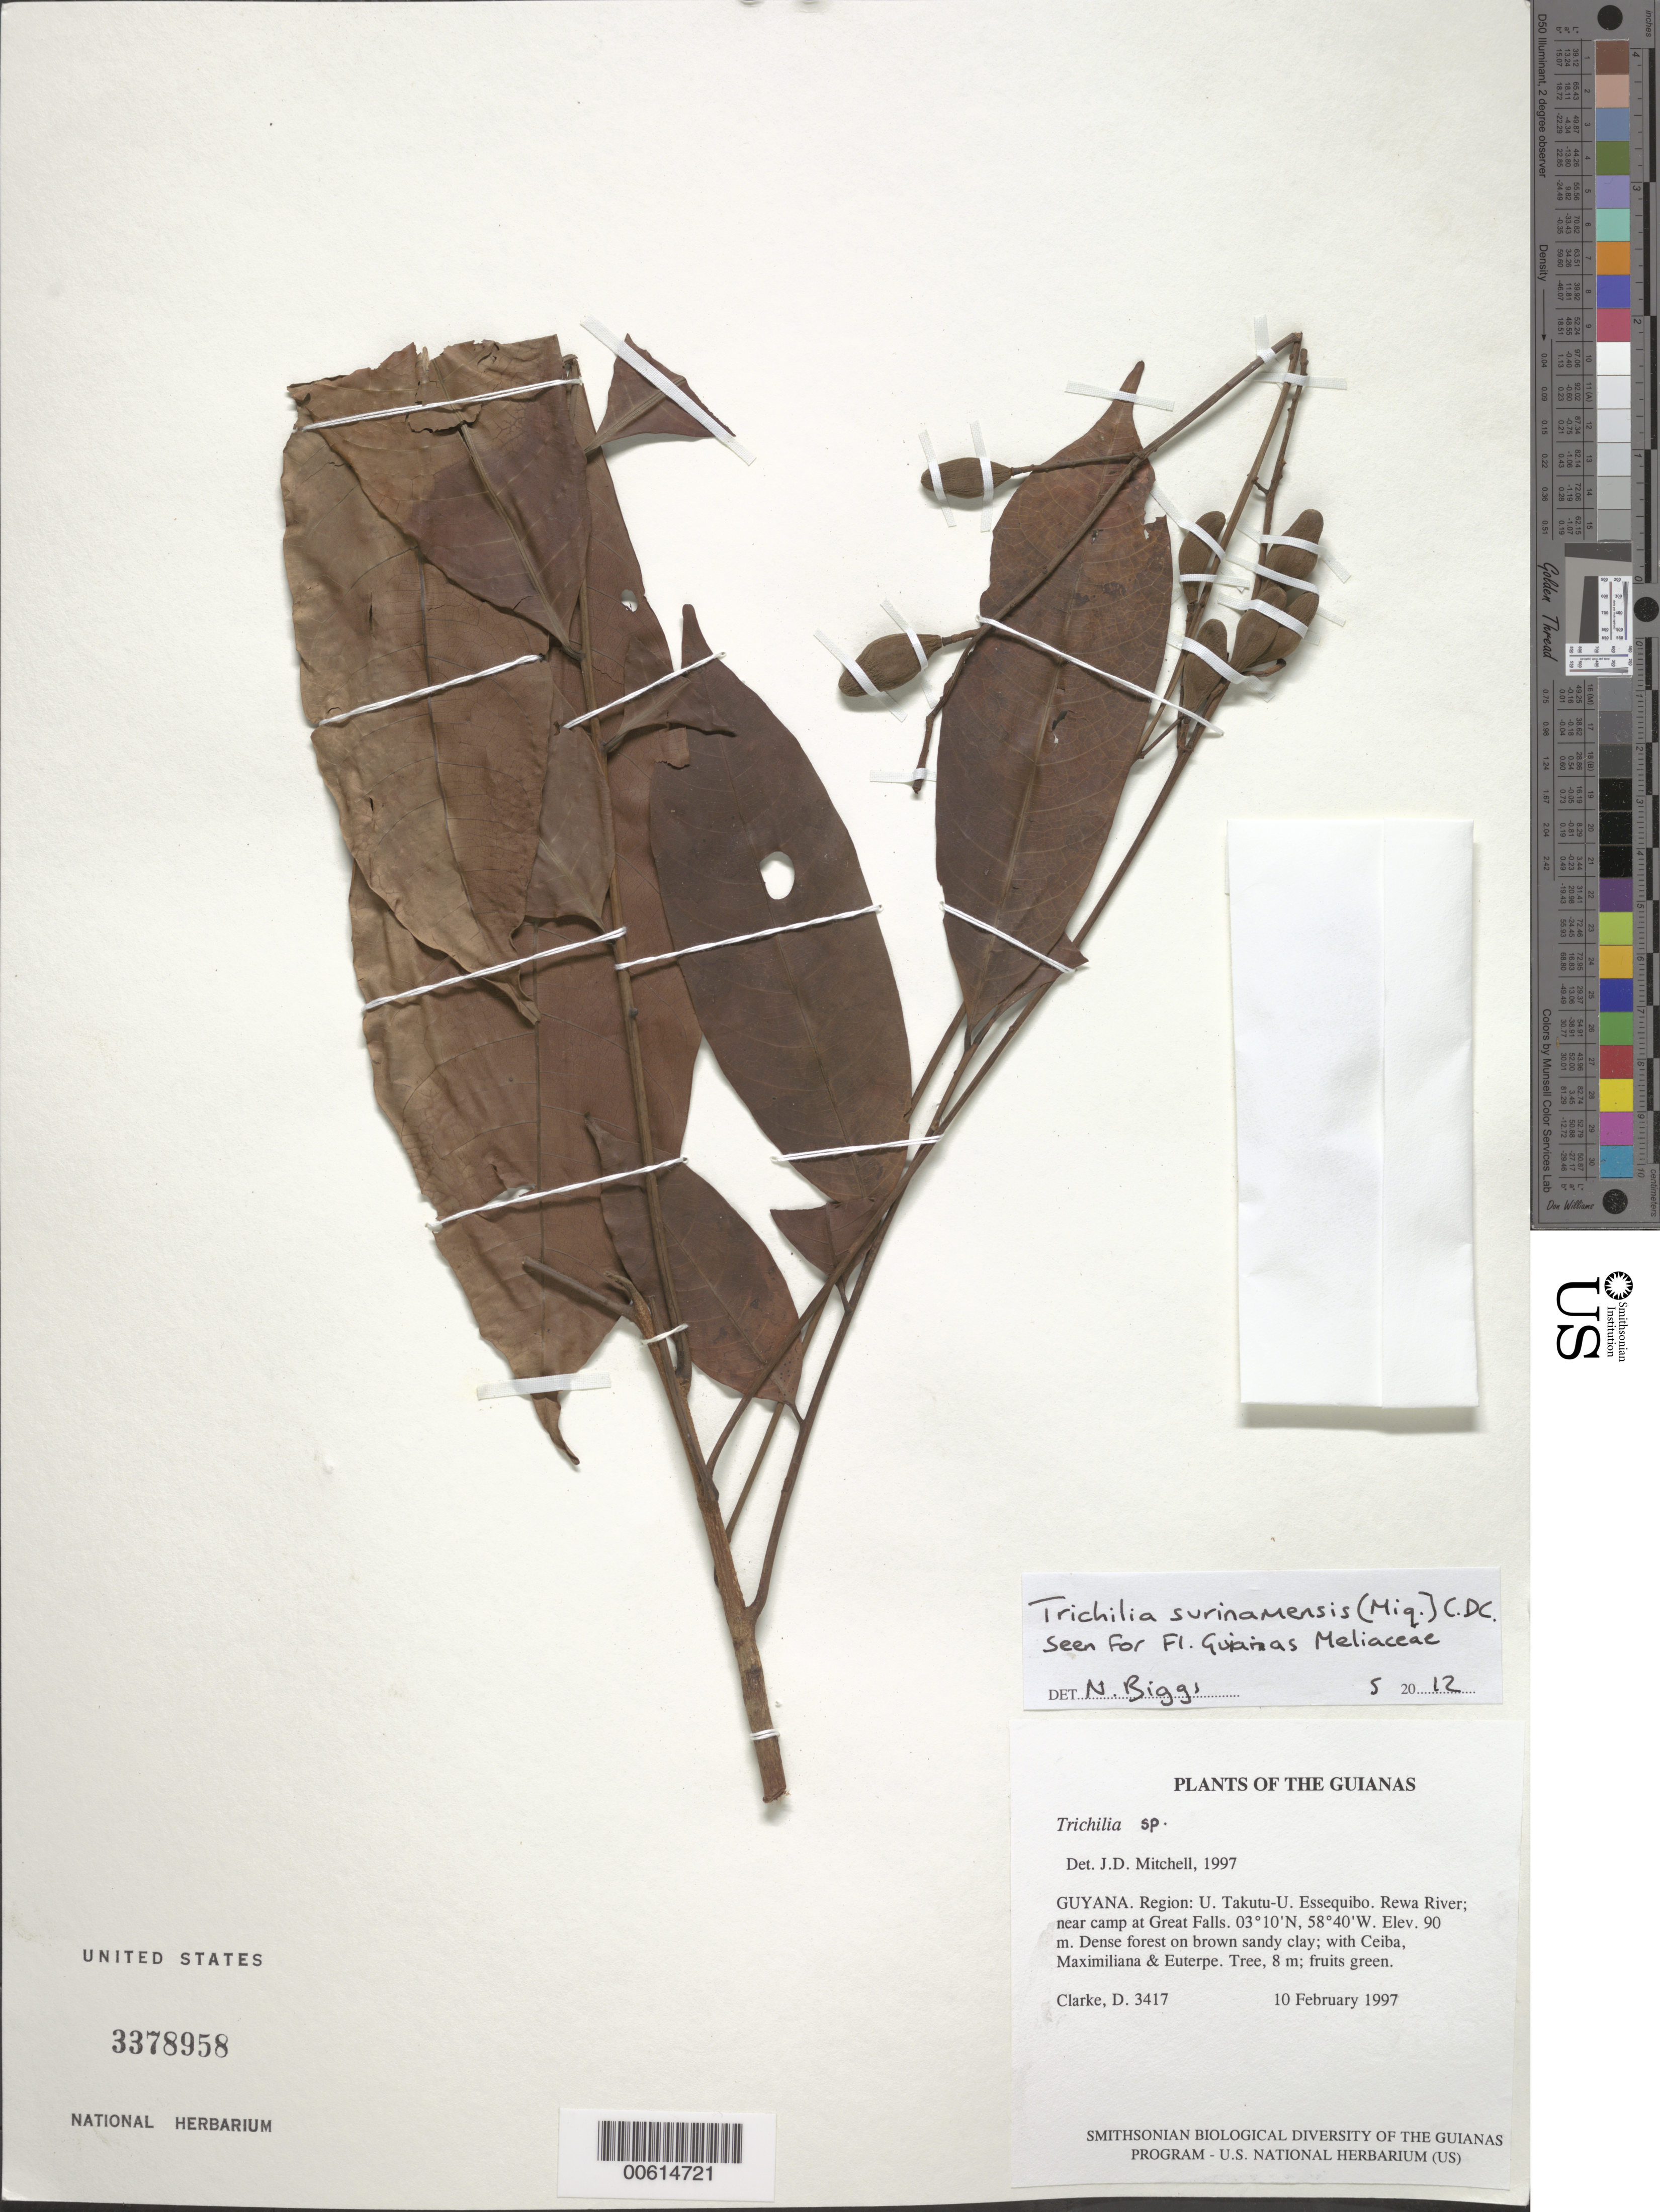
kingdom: Plantae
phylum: Tracheophyta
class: Magnoliopsida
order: Sapindales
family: Meliaceae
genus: Trichilia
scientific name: Trichilia surinamensis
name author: (Miq.) C. DC.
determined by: Biggs, N.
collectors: H. D. Clarke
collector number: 3417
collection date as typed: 10 February 1997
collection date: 1997-02-10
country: Guyana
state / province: U. Takutu-U. Essequibo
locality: Rewa River; near camp at Great Falls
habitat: Dense forest on brown sandy clay; with Ceiba, Maximiliana & Euterpe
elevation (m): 90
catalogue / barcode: US 3378958